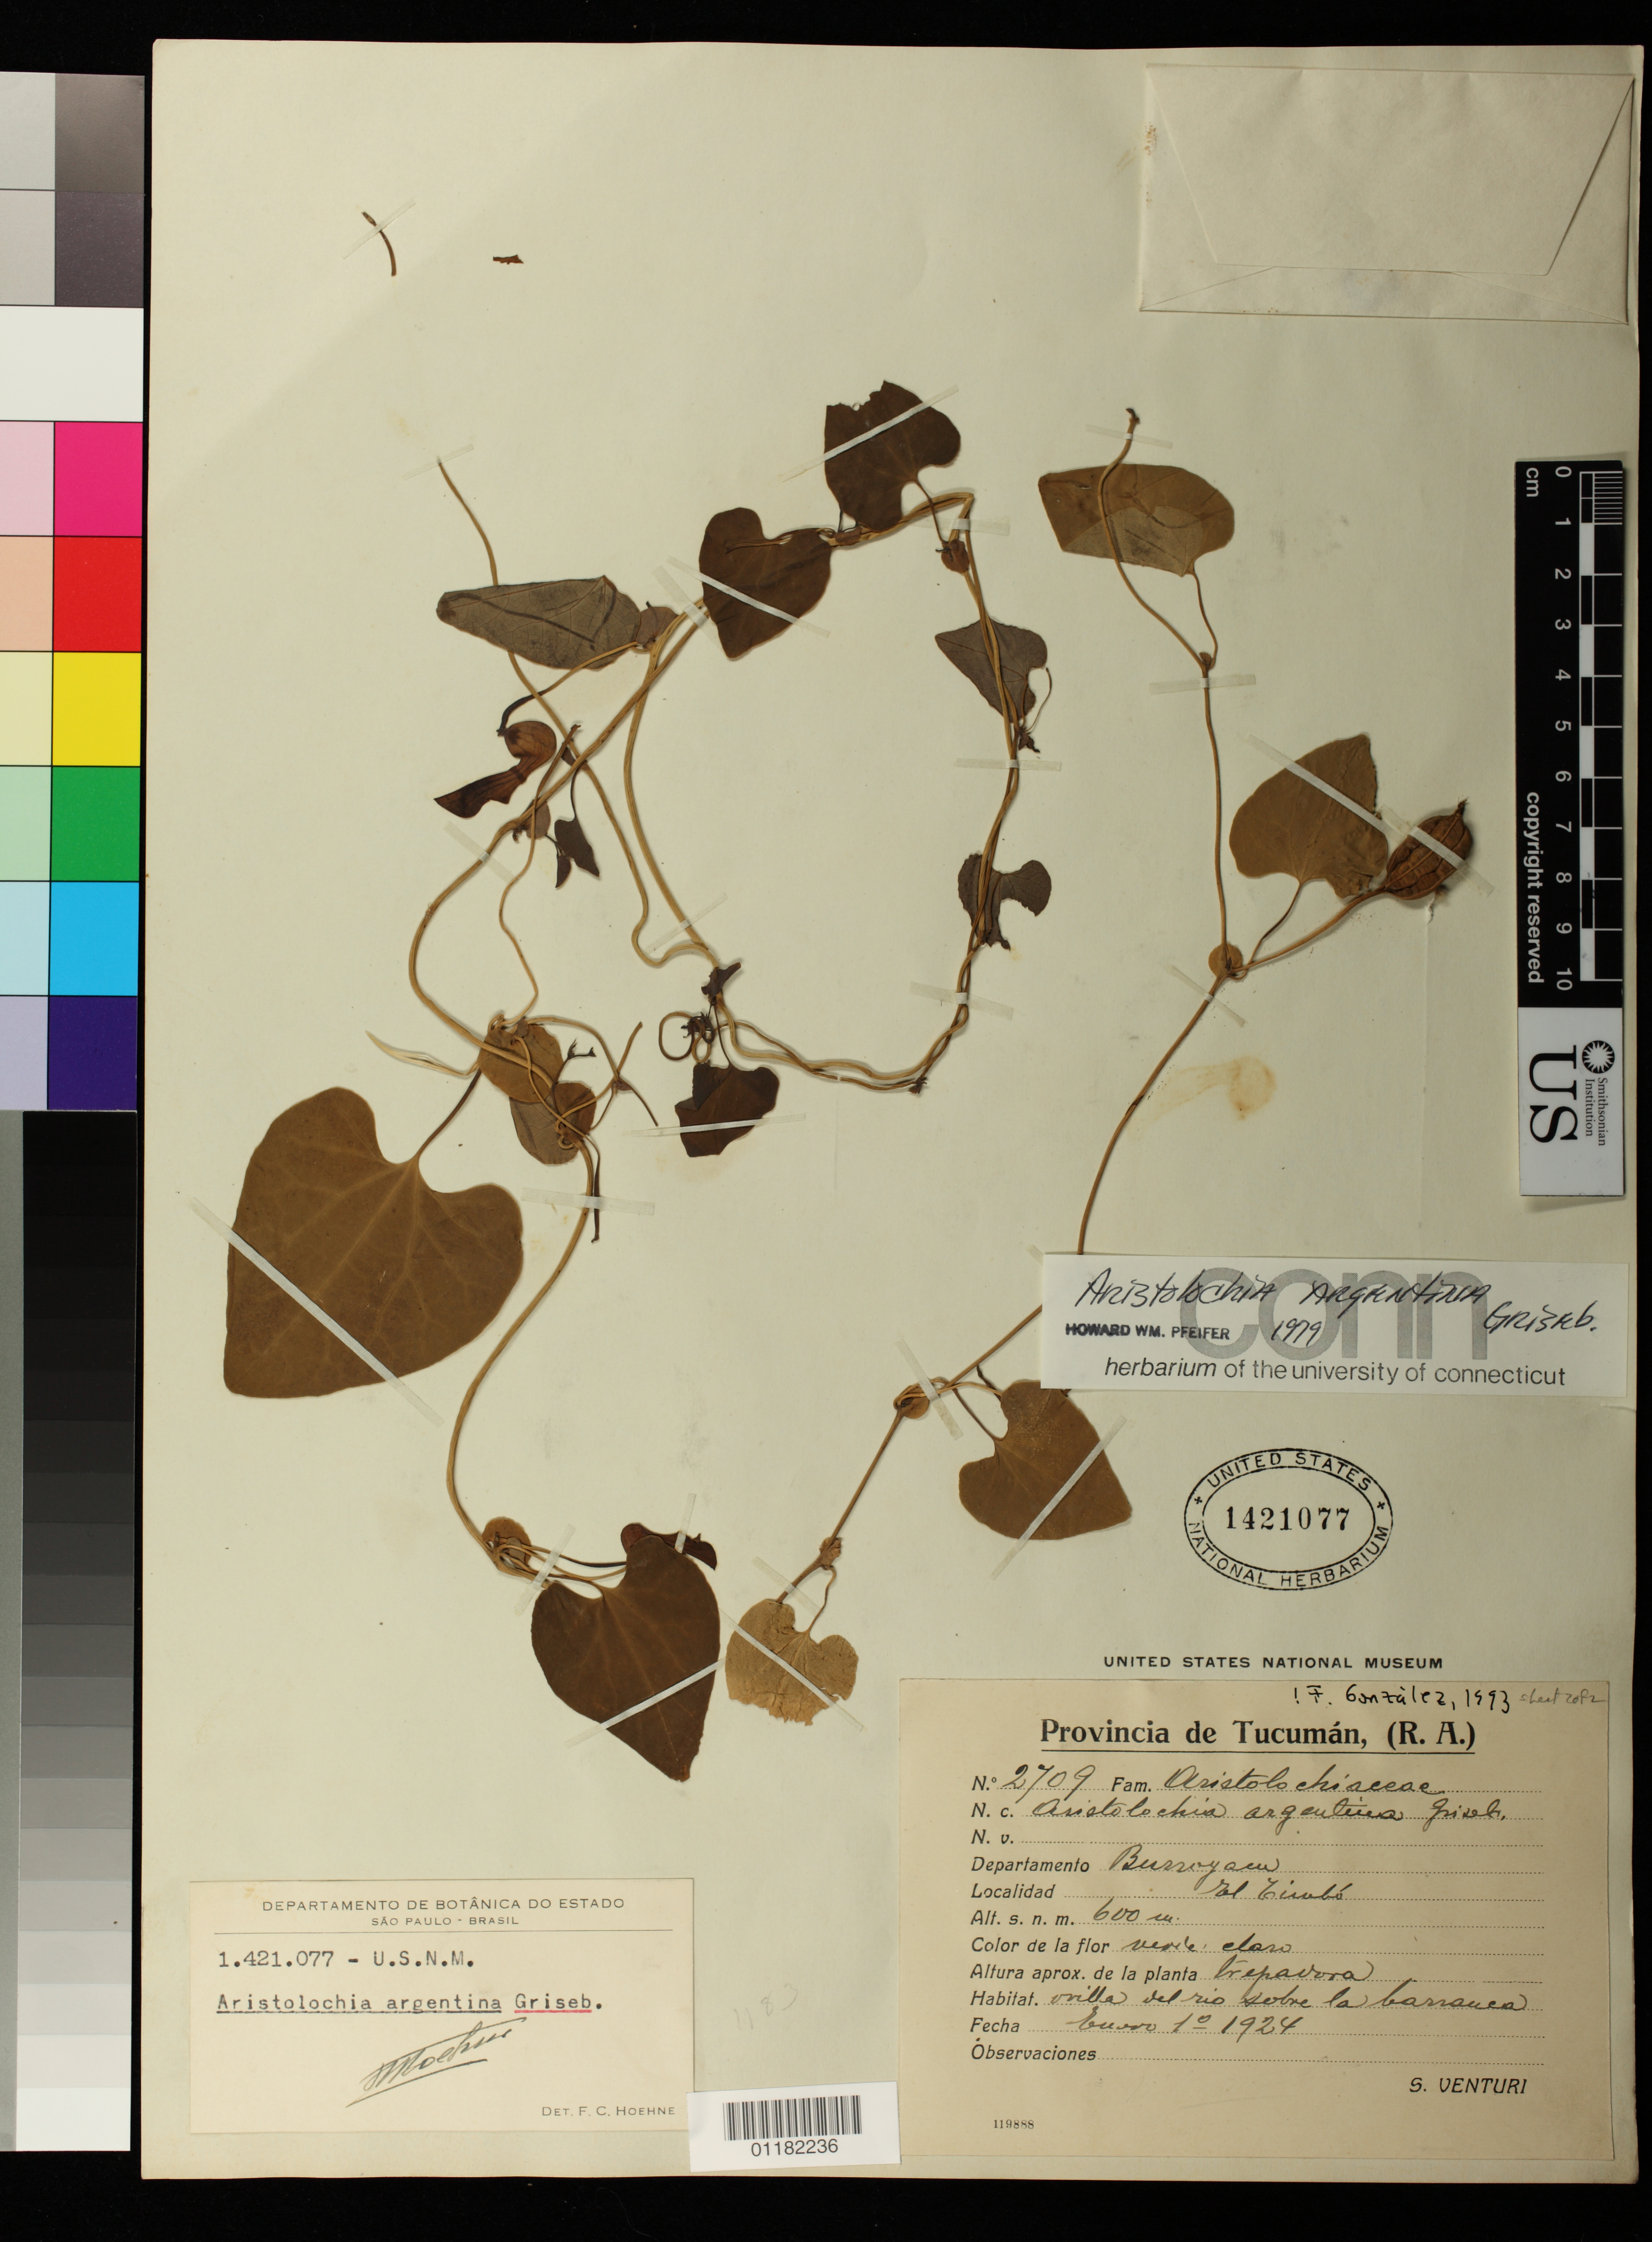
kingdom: Plantae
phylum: Tracheophyta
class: Magnoliopsida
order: Piperales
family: Aristolochiaceae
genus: Aristolochia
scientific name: Aristolochia argentina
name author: Griseb.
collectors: S. Venturi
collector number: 2709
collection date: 1924-01-01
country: Argentina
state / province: Tucuman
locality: Burroyacu El Cicubo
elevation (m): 600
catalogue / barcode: US 1421077